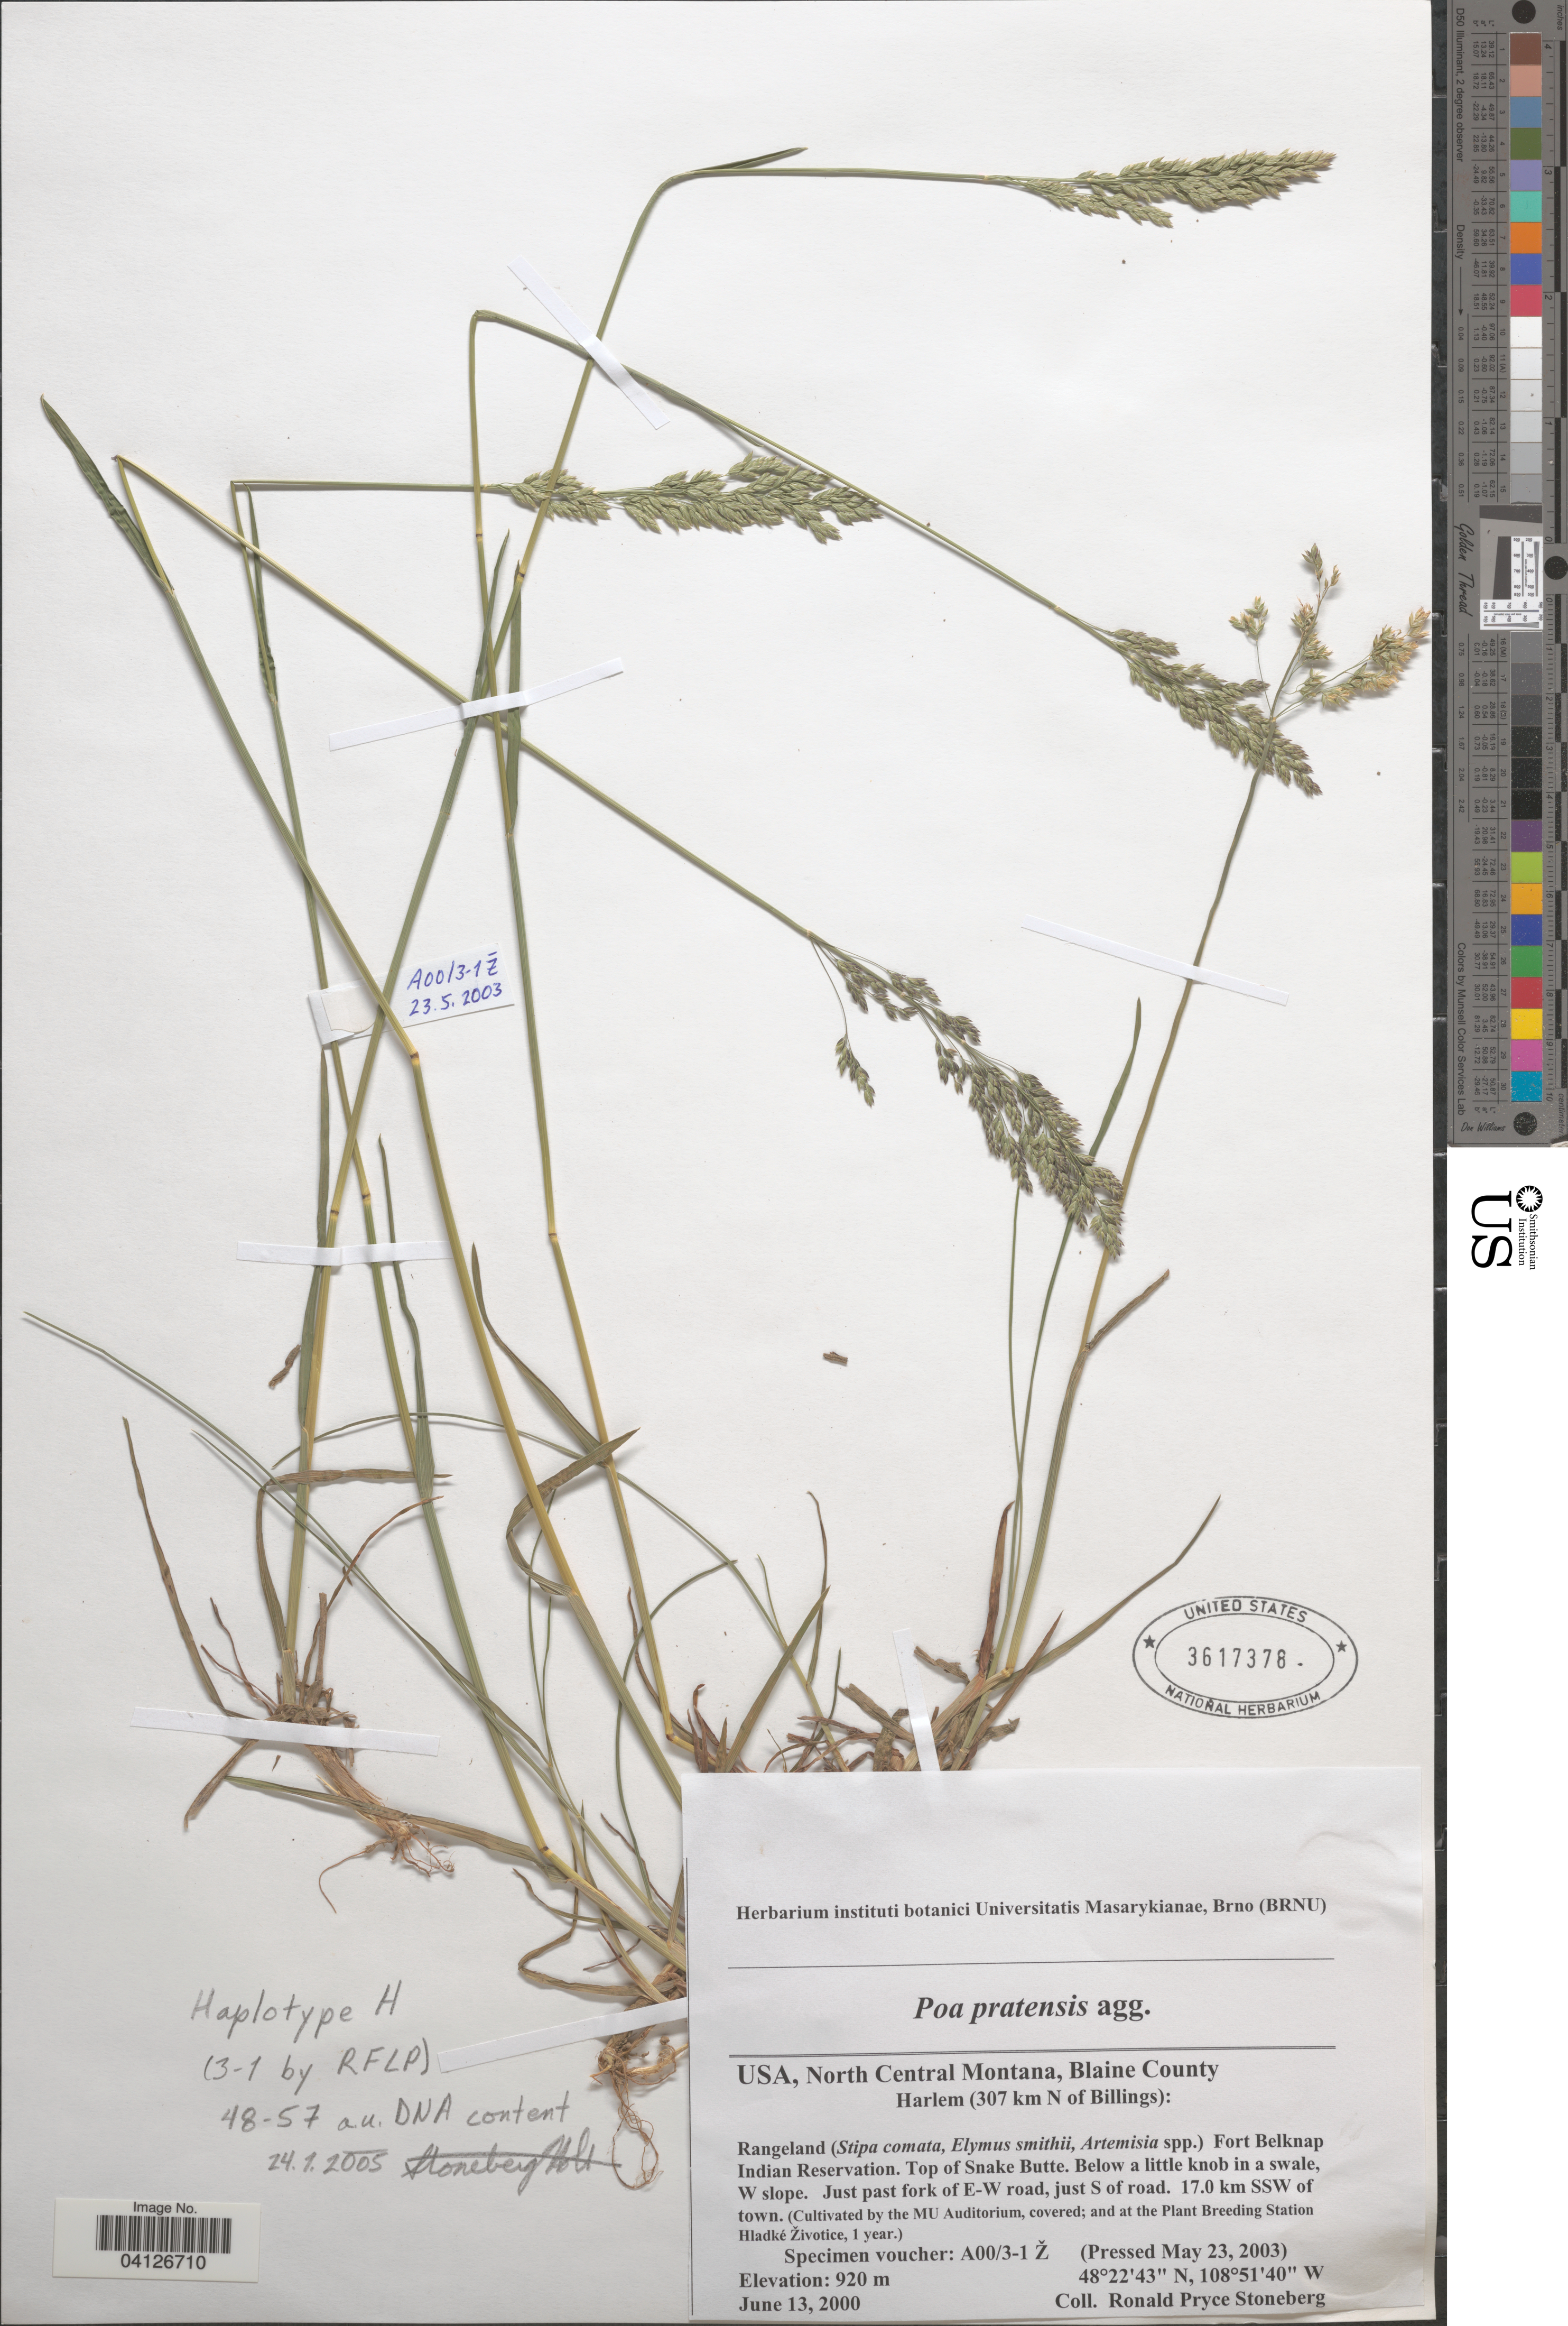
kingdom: Plantae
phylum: Tracheophyta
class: Liliopsida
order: Poales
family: Poaceae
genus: Poa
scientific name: Poa pratensis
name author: L.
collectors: Ex herb. instituti botanici Universitatis Masarykianae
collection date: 2003-05-23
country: Czechia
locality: (Cultivated by the MU Auditorium, covered; and at the Plant Breeding Station Hladké Životice, 1 year.).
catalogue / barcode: US 3617378